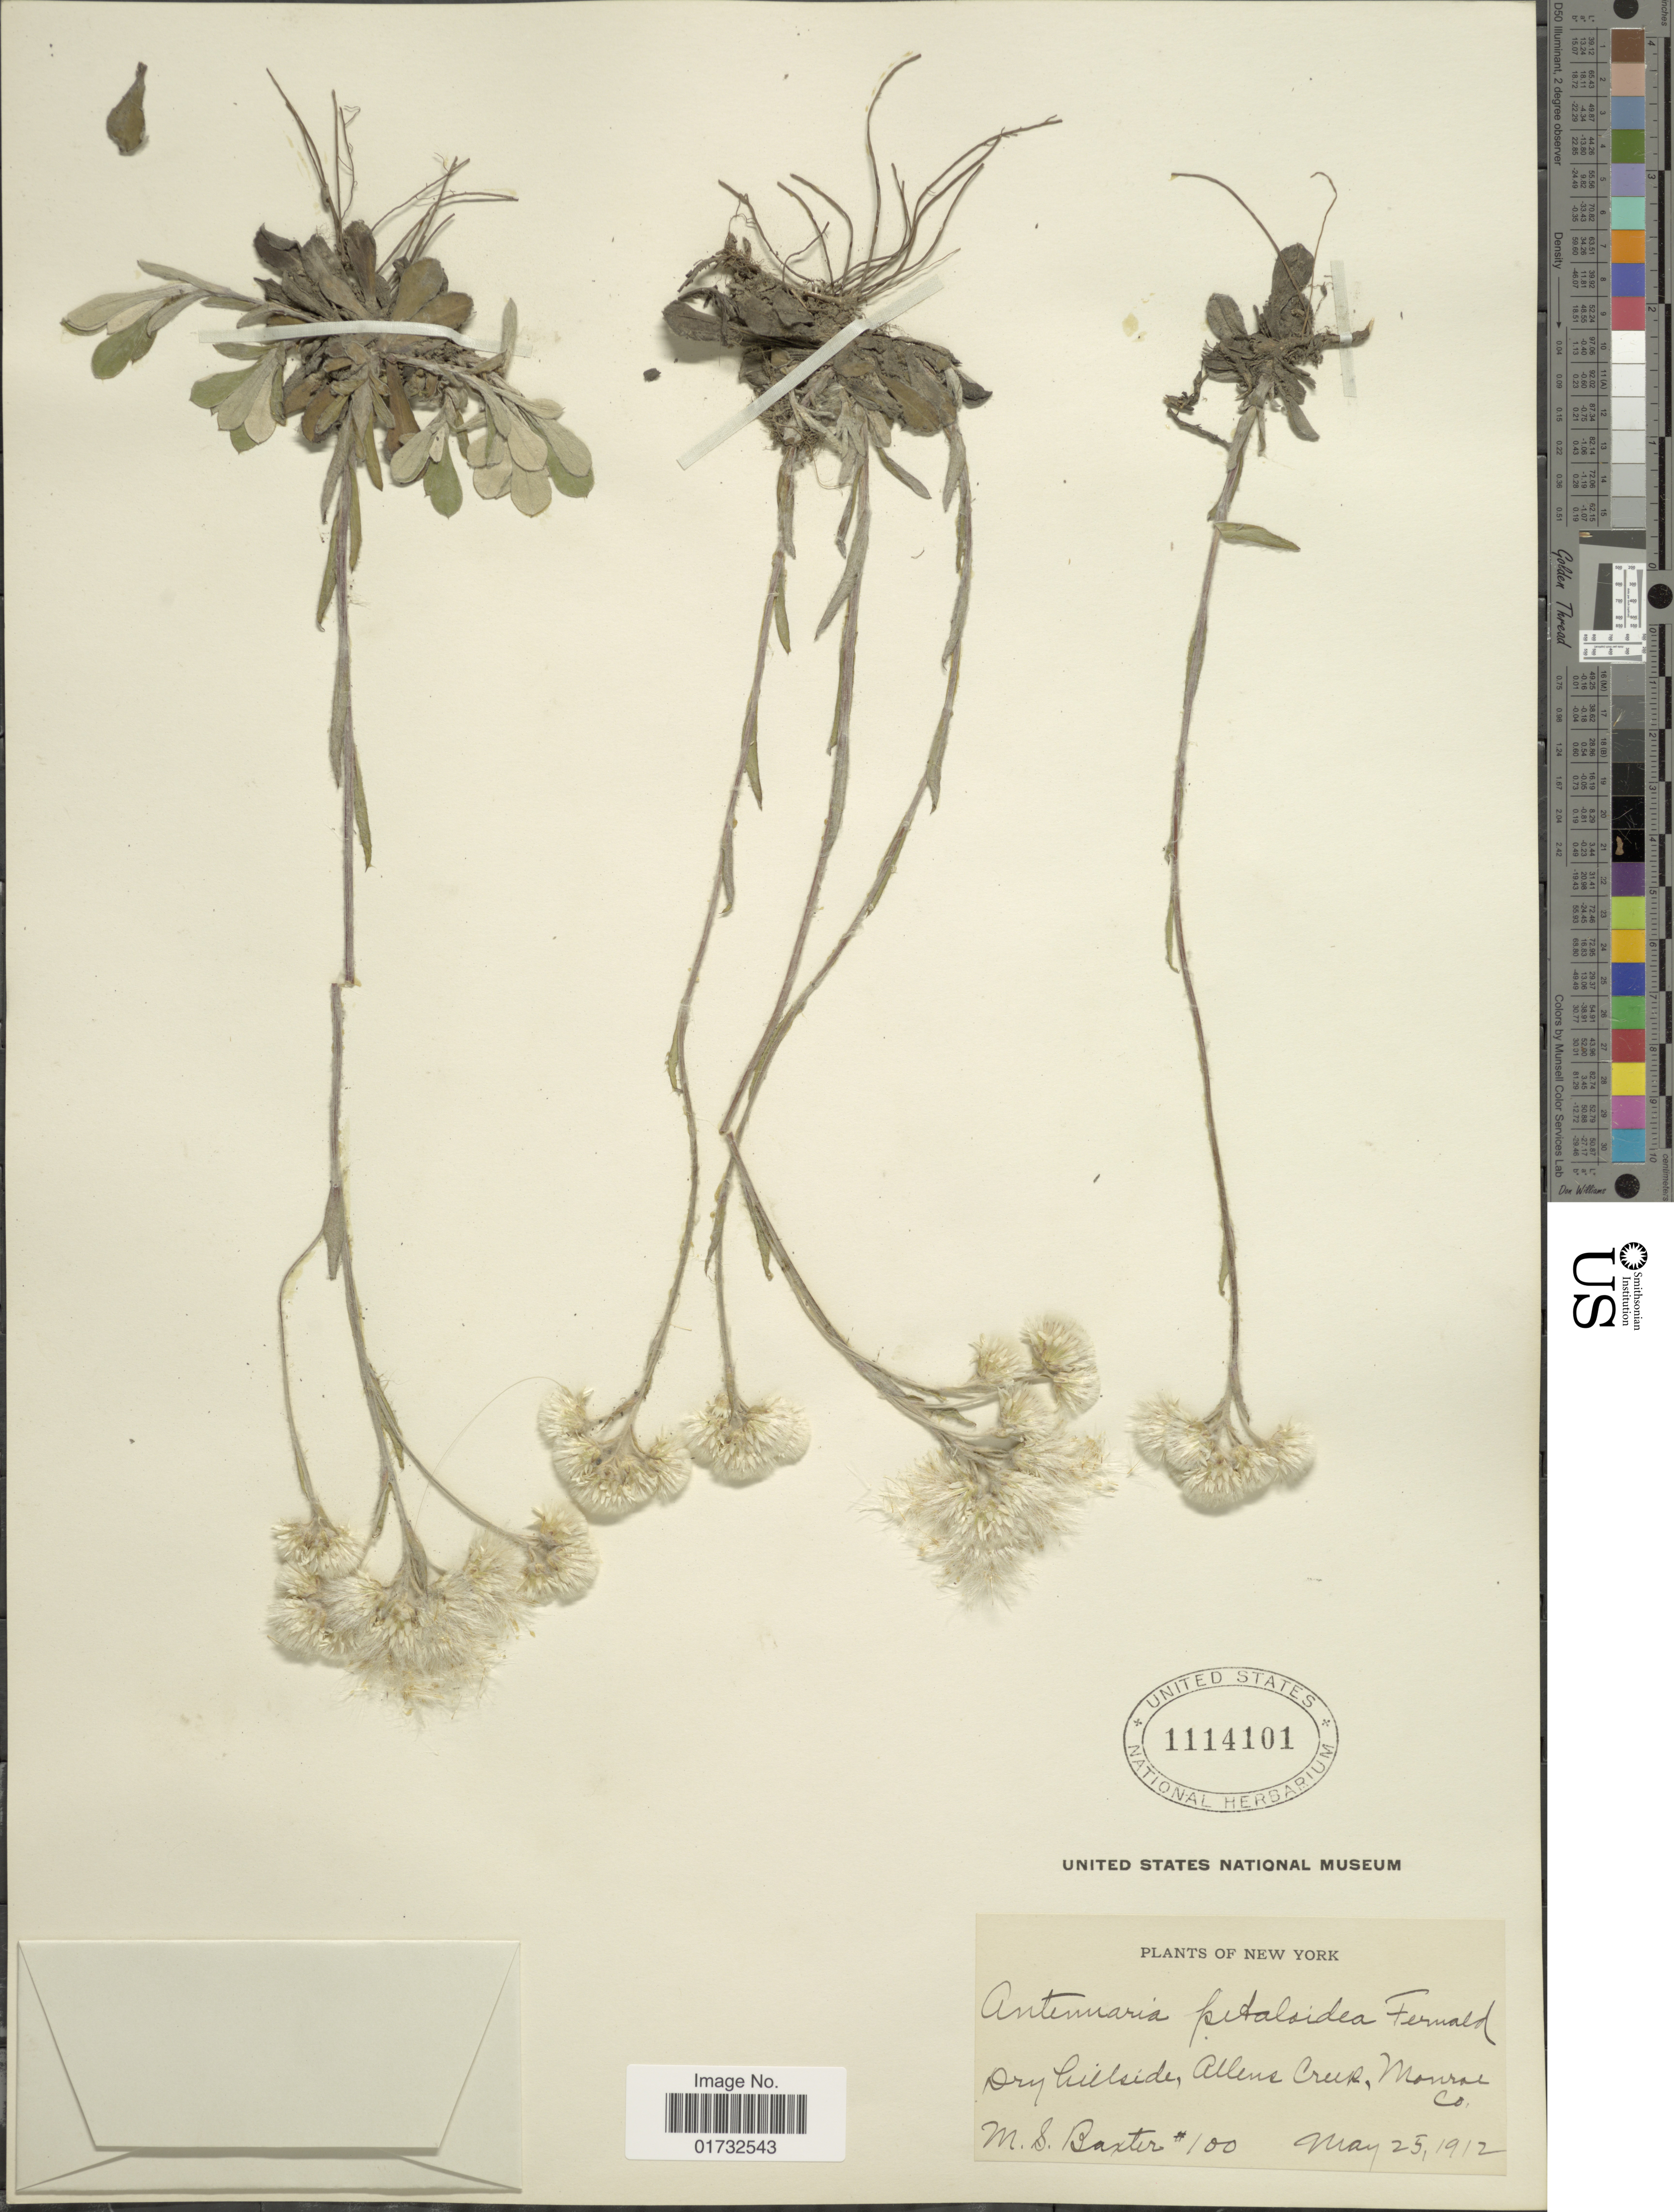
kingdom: Plantae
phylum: Tracheophyta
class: Magnoliopsida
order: Asterales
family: Asteraceae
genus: Antennaria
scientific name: Antennaria petaloidea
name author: (Fernald) Fernald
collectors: M. Baxter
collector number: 100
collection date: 1912-05-25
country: United States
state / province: New York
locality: Allens Creek, Monroe Co.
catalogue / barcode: US 1114101